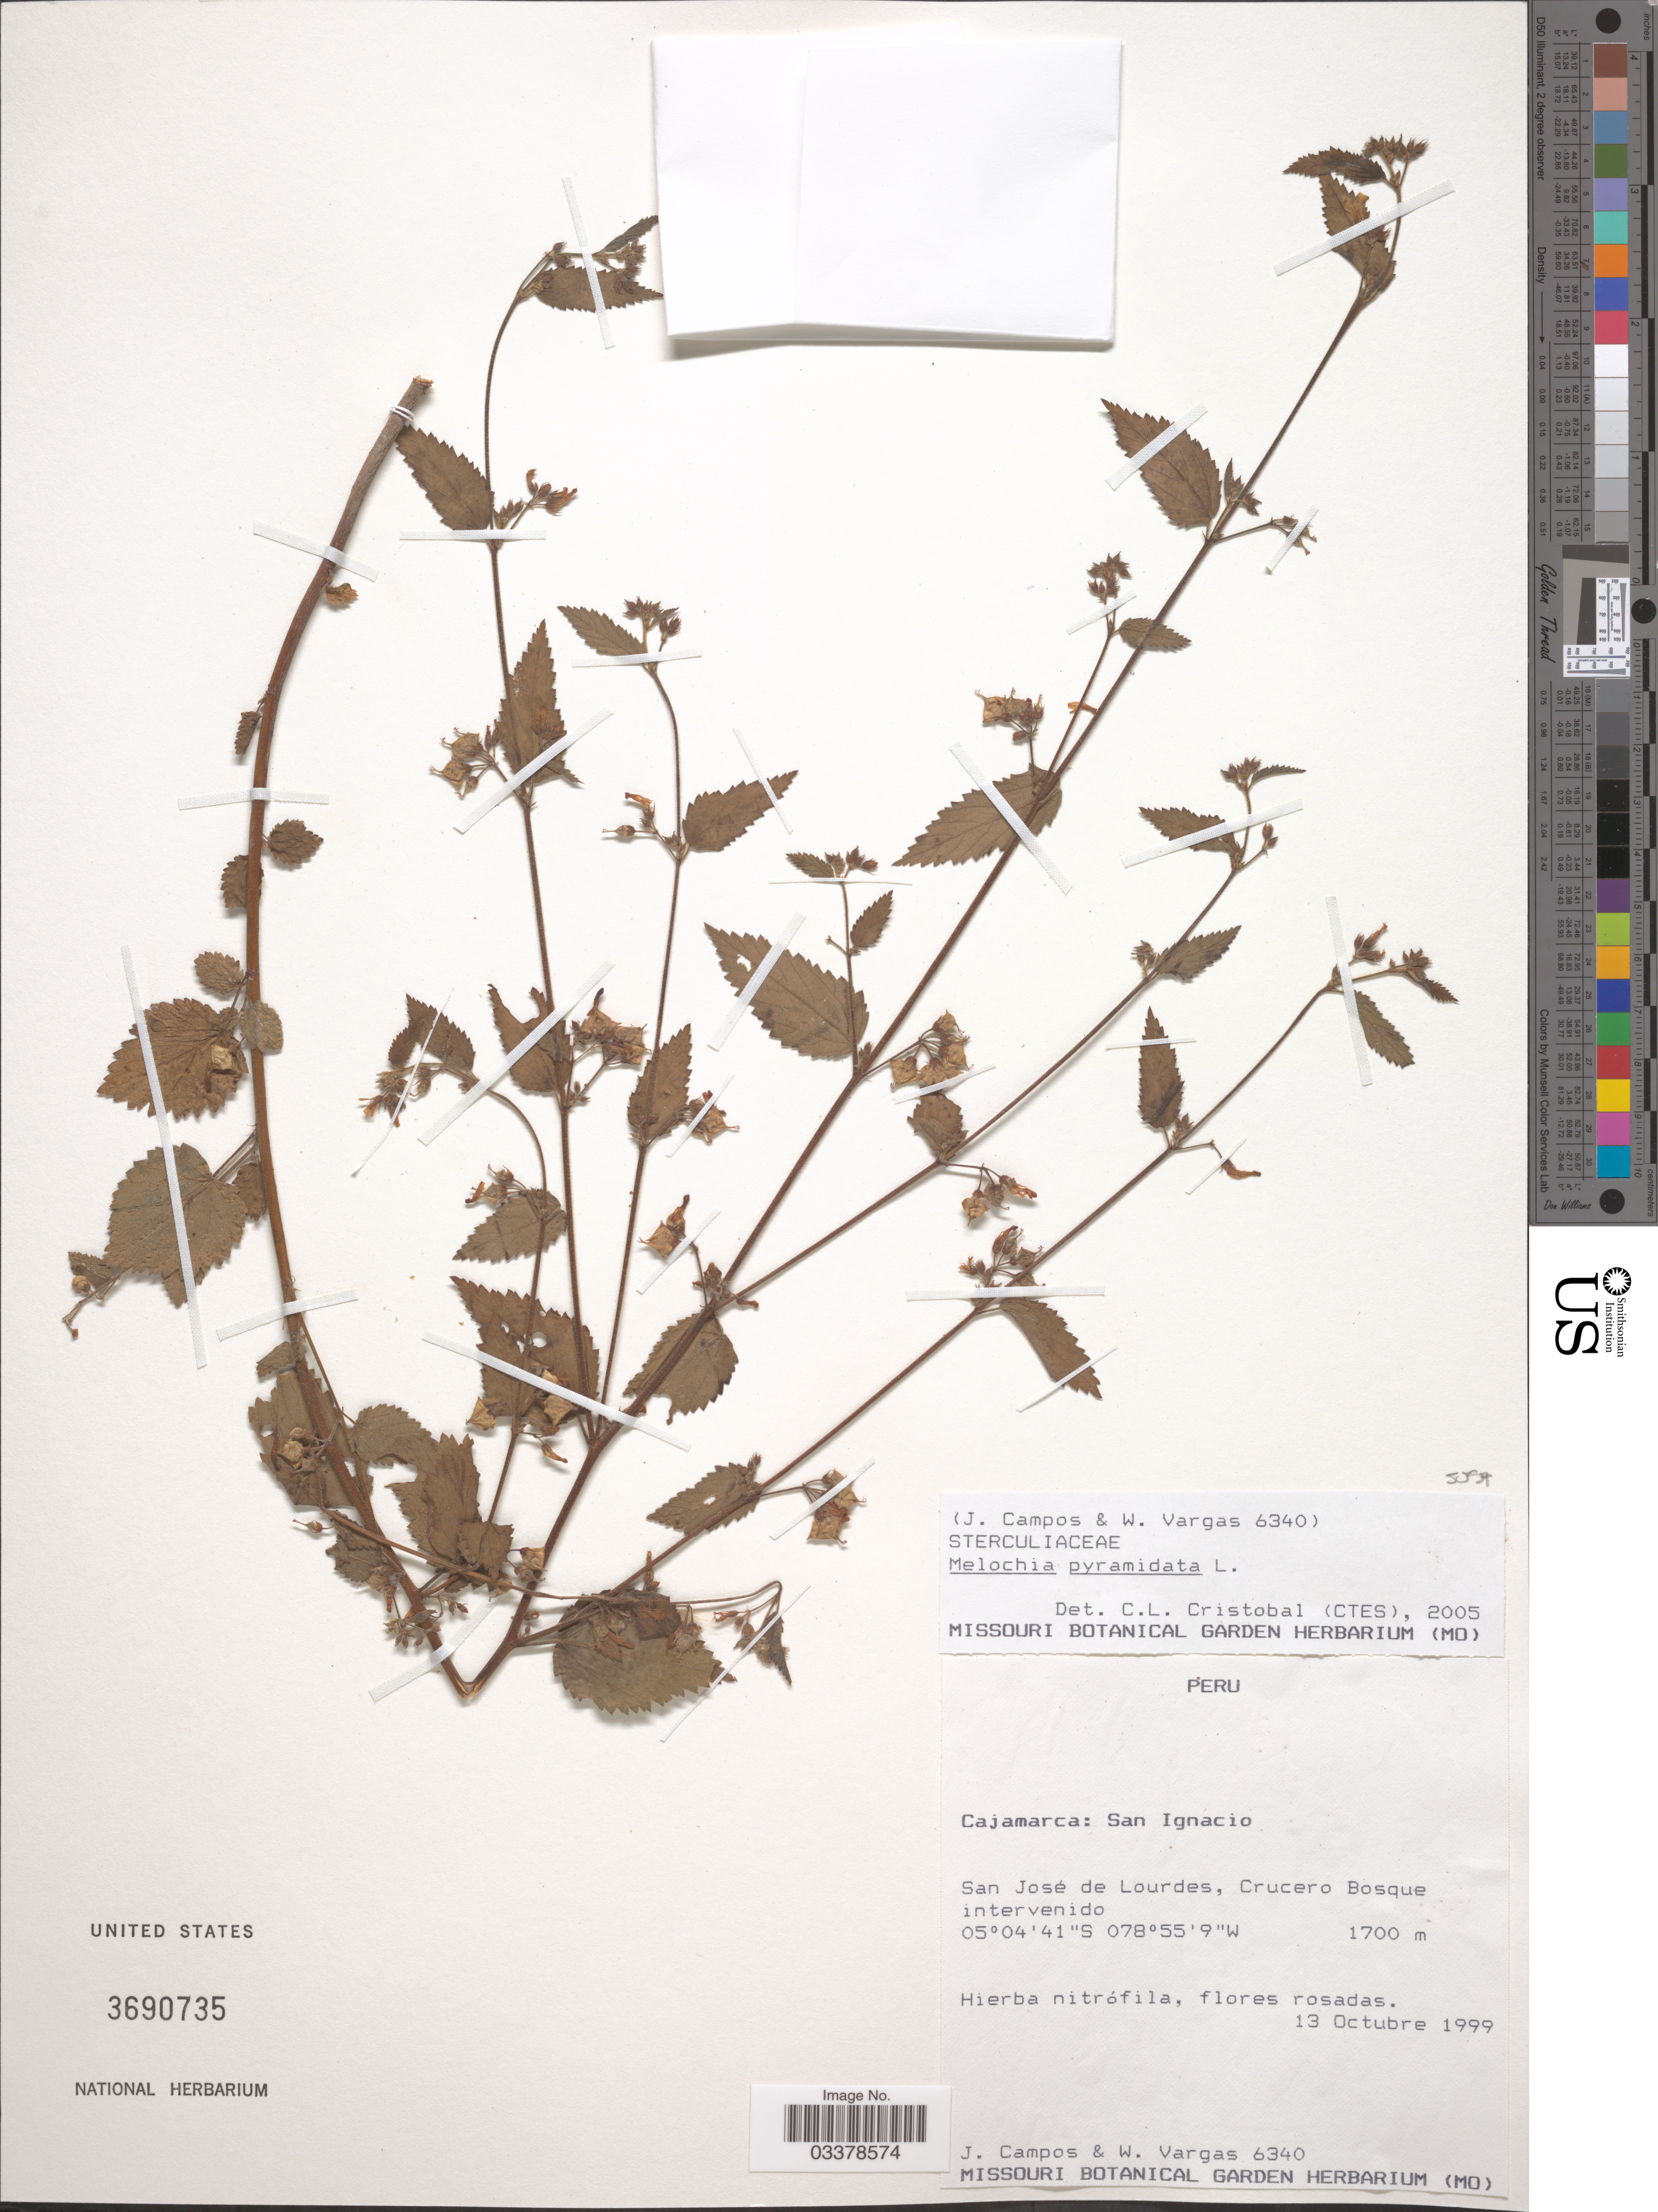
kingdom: Plantae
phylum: Tracheophyta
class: Magnoliopsida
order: Malvales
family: Malvaceae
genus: Melochia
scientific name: Melochia pyramidata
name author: L.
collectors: J. Campos & W. Vargas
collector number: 6340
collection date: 1999-10-13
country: Peru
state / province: Cajamarca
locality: San Ignacio. San José de Lourdes, Crucero Bosque intervenido.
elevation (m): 1700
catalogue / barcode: US 3690735